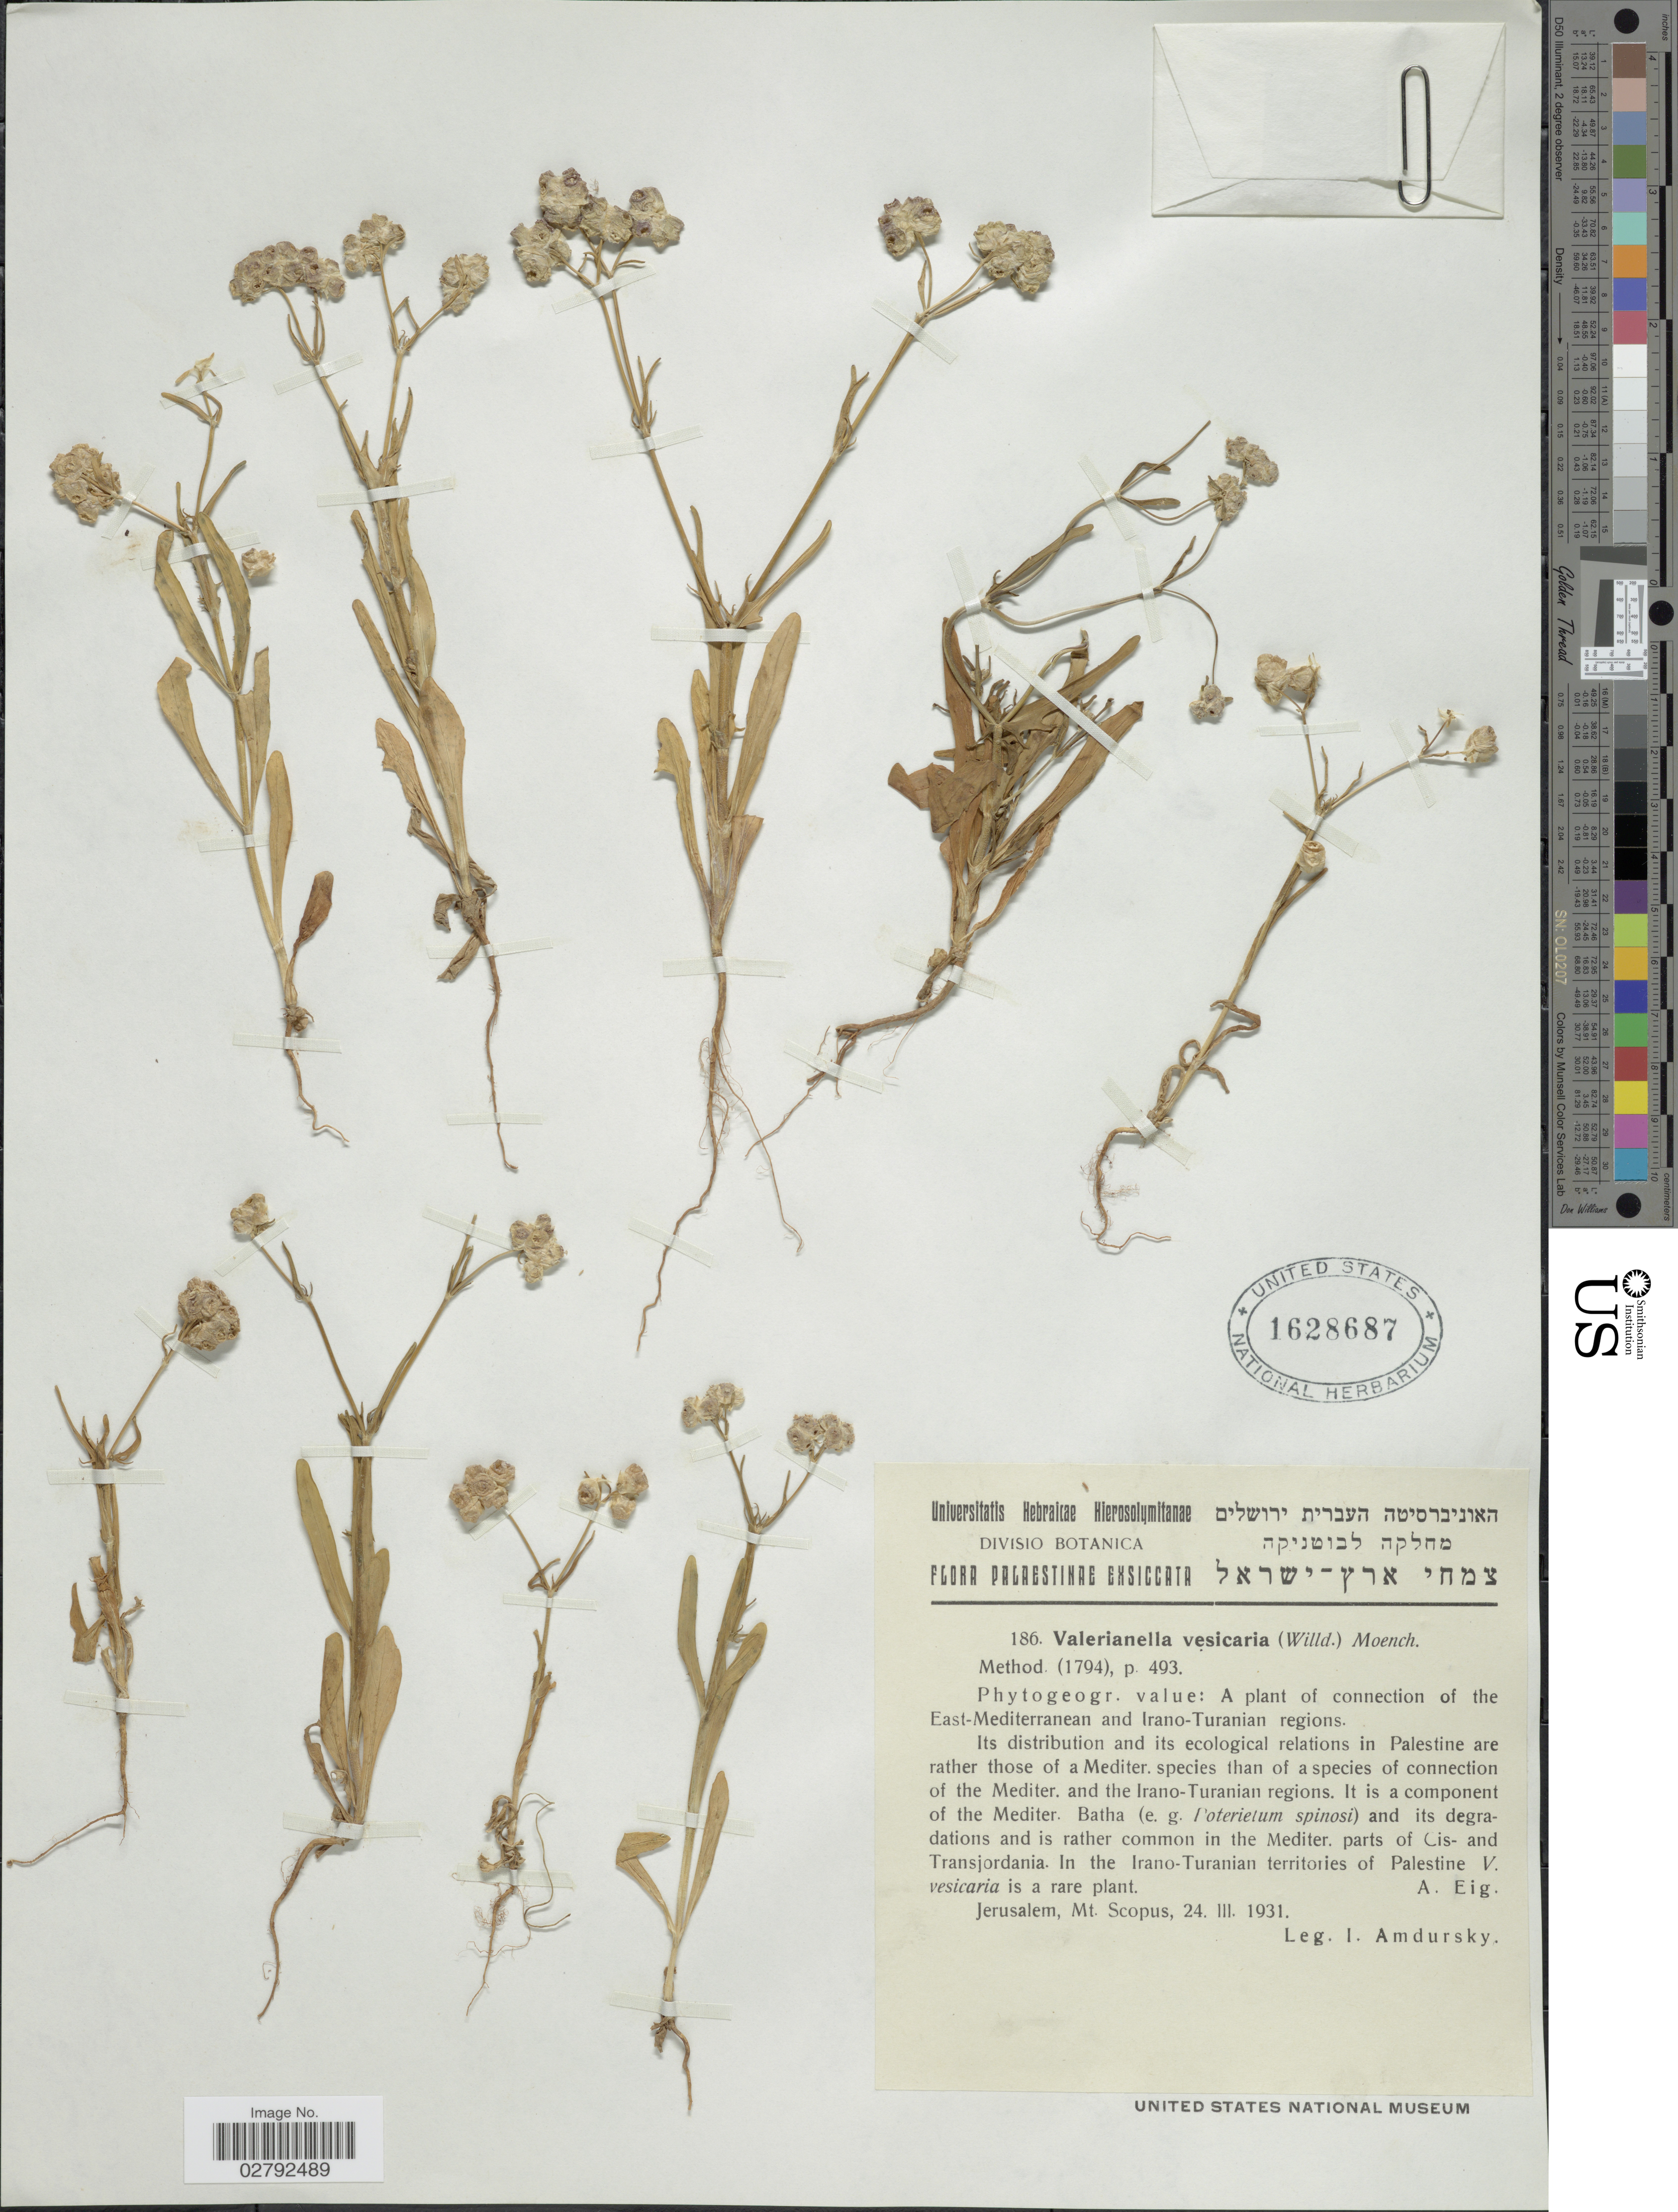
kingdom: Plantae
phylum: Tracheophyta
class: Magnoliopsida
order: Dipsacales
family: Caprifoliaceae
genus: Valerianella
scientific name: Valerianella vesicaria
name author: (L.) Moench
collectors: I. Amdursky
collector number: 186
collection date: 1931-03-24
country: Israel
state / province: Jerusalem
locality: Palaestinae. East-Mediterranean and Irano-Turanian regions. Mt. Scopus.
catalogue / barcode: US 1628687